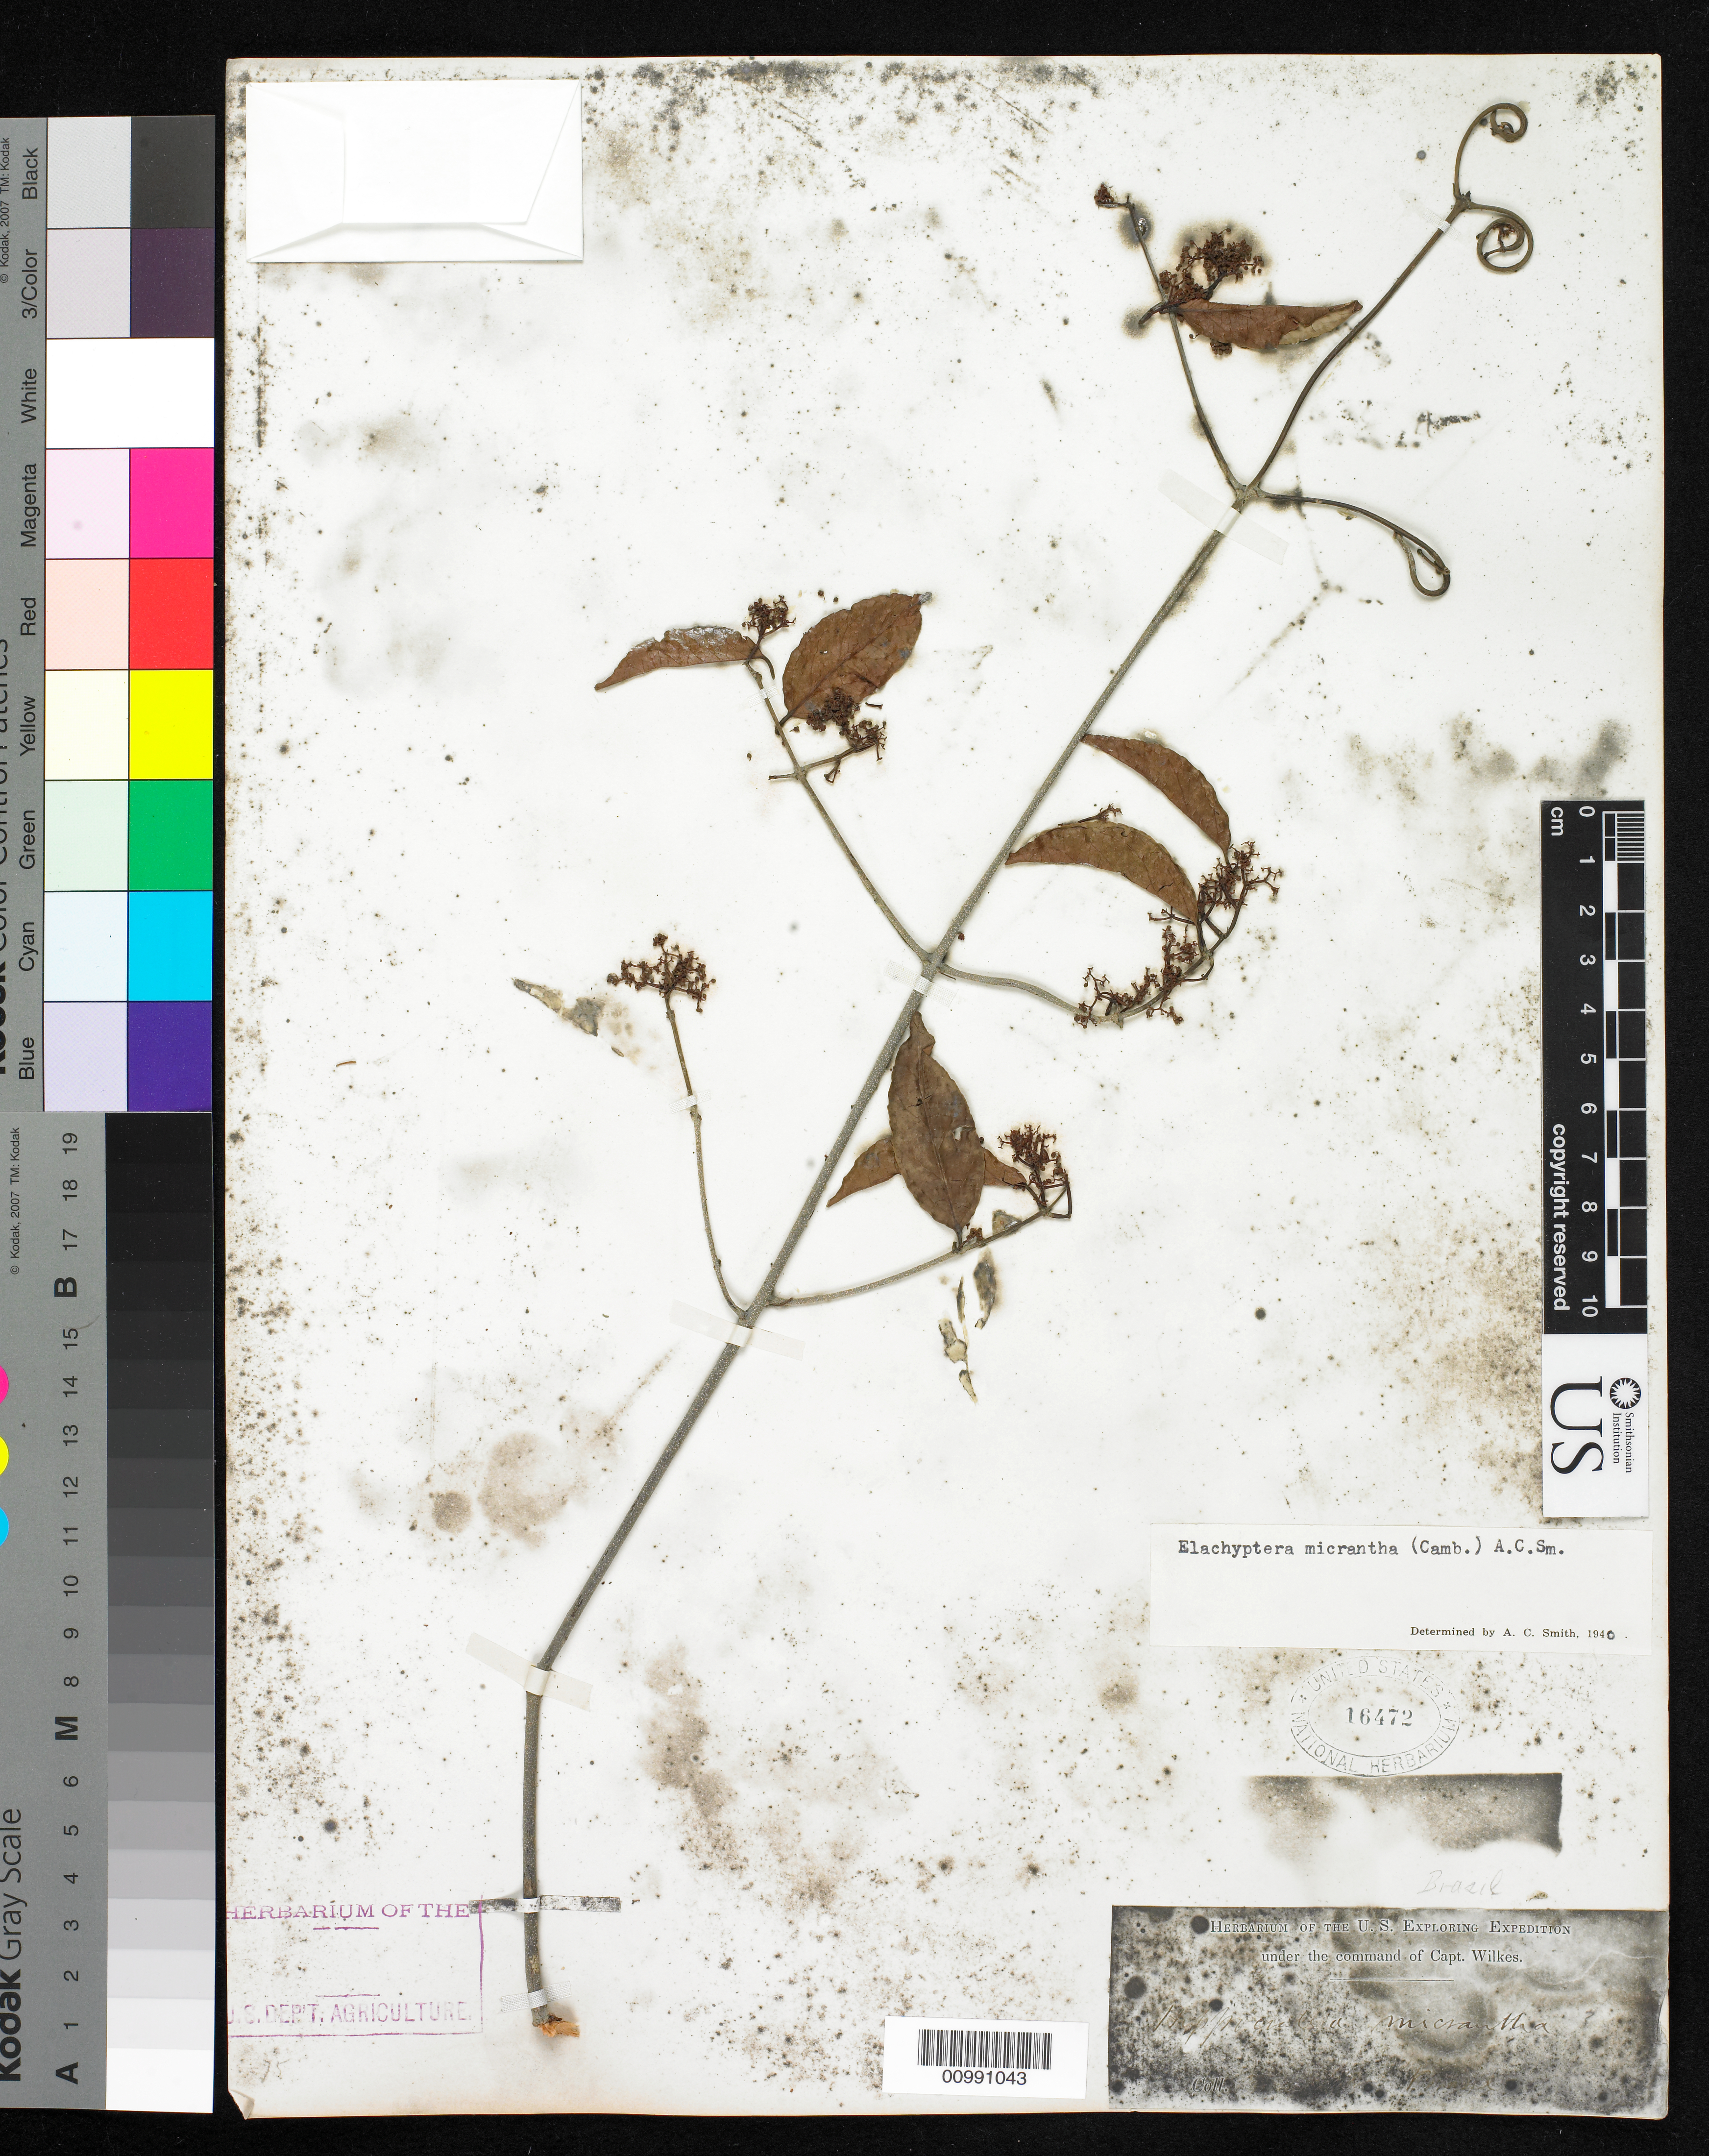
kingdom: Plantae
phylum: Tracheophyta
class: Magnoliopsida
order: Celastrales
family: Celastraceae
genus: Elachyptera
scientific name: Elachyptera micrantha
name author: (Cambess.) A.C. Sm.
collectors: Wilkes Explor. Exped.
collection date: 1838/1842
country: Brazil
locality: Brazil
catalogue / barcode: US 16472